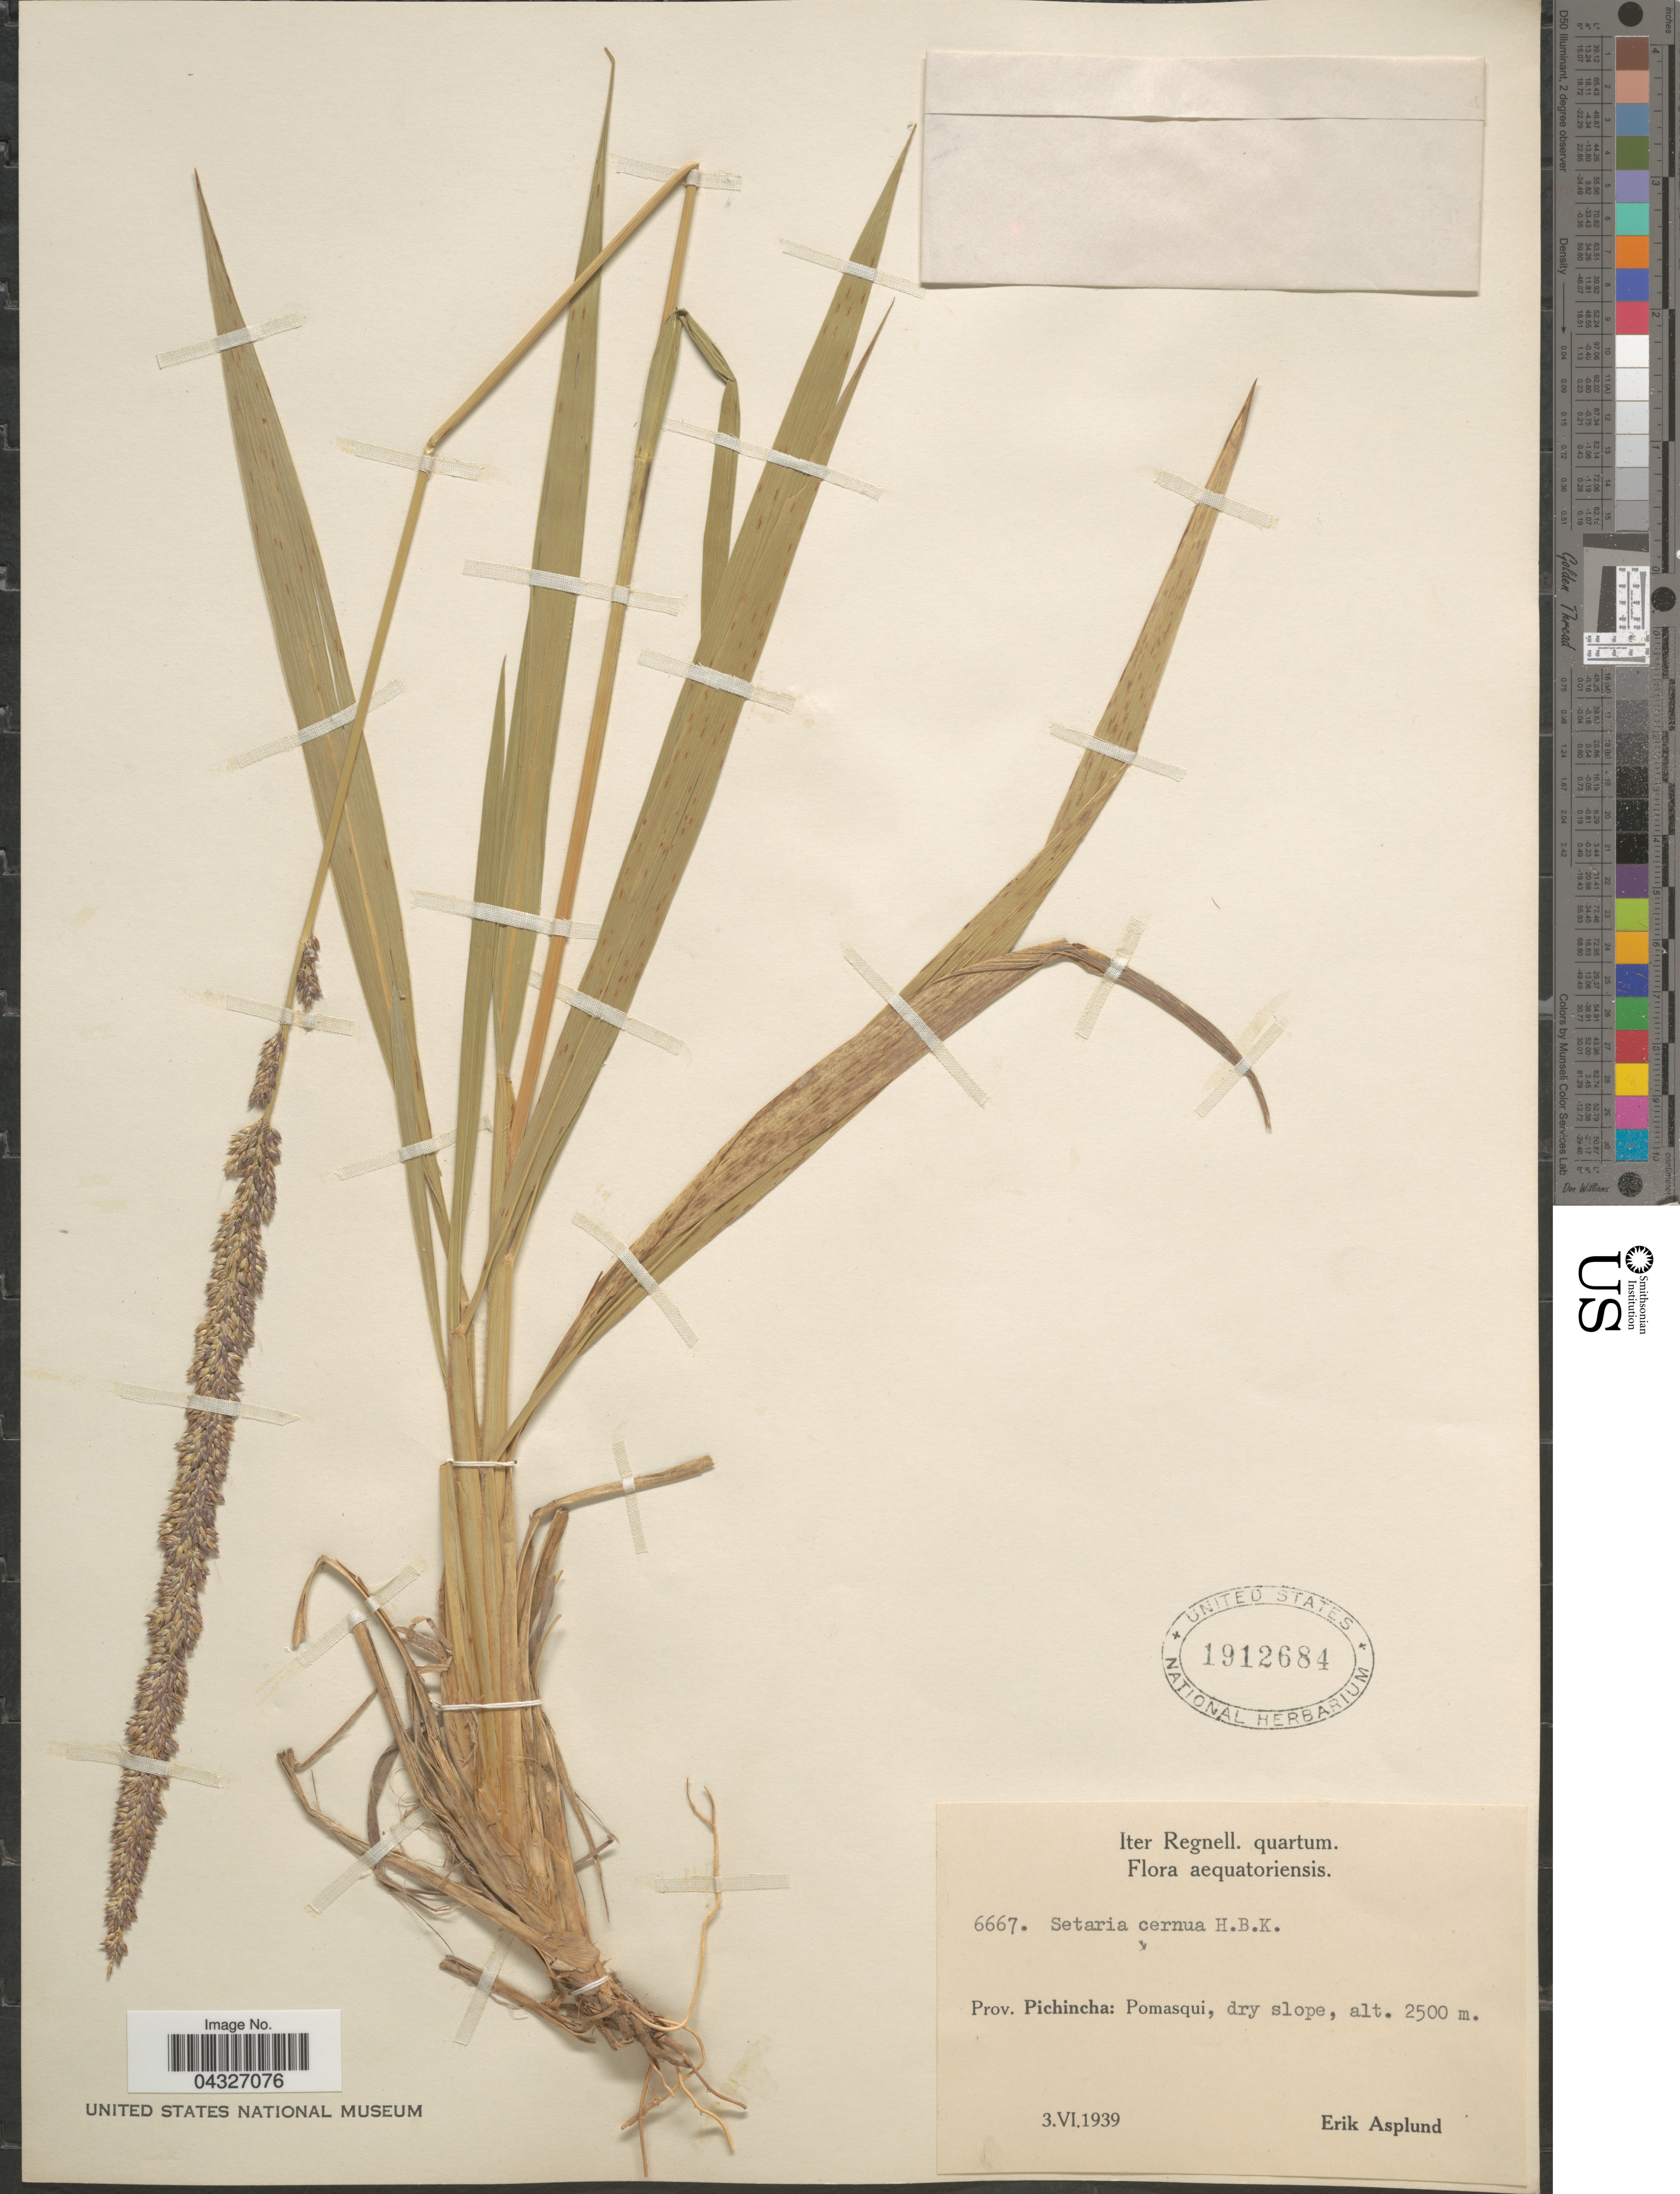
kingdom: Plantae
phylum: Tracheophyta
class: Liliopsida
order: Poales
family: Poaceae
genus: Setaria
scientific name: Setaria cernua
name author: Kunth in Humb.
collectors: E. Asplund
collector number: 6667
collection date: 1939-06-03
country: Ecuador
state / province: Pichincha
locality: Iter Regnell. quartum. Pomasqui, dry slope.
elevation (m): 2500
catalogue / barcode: US 1912684